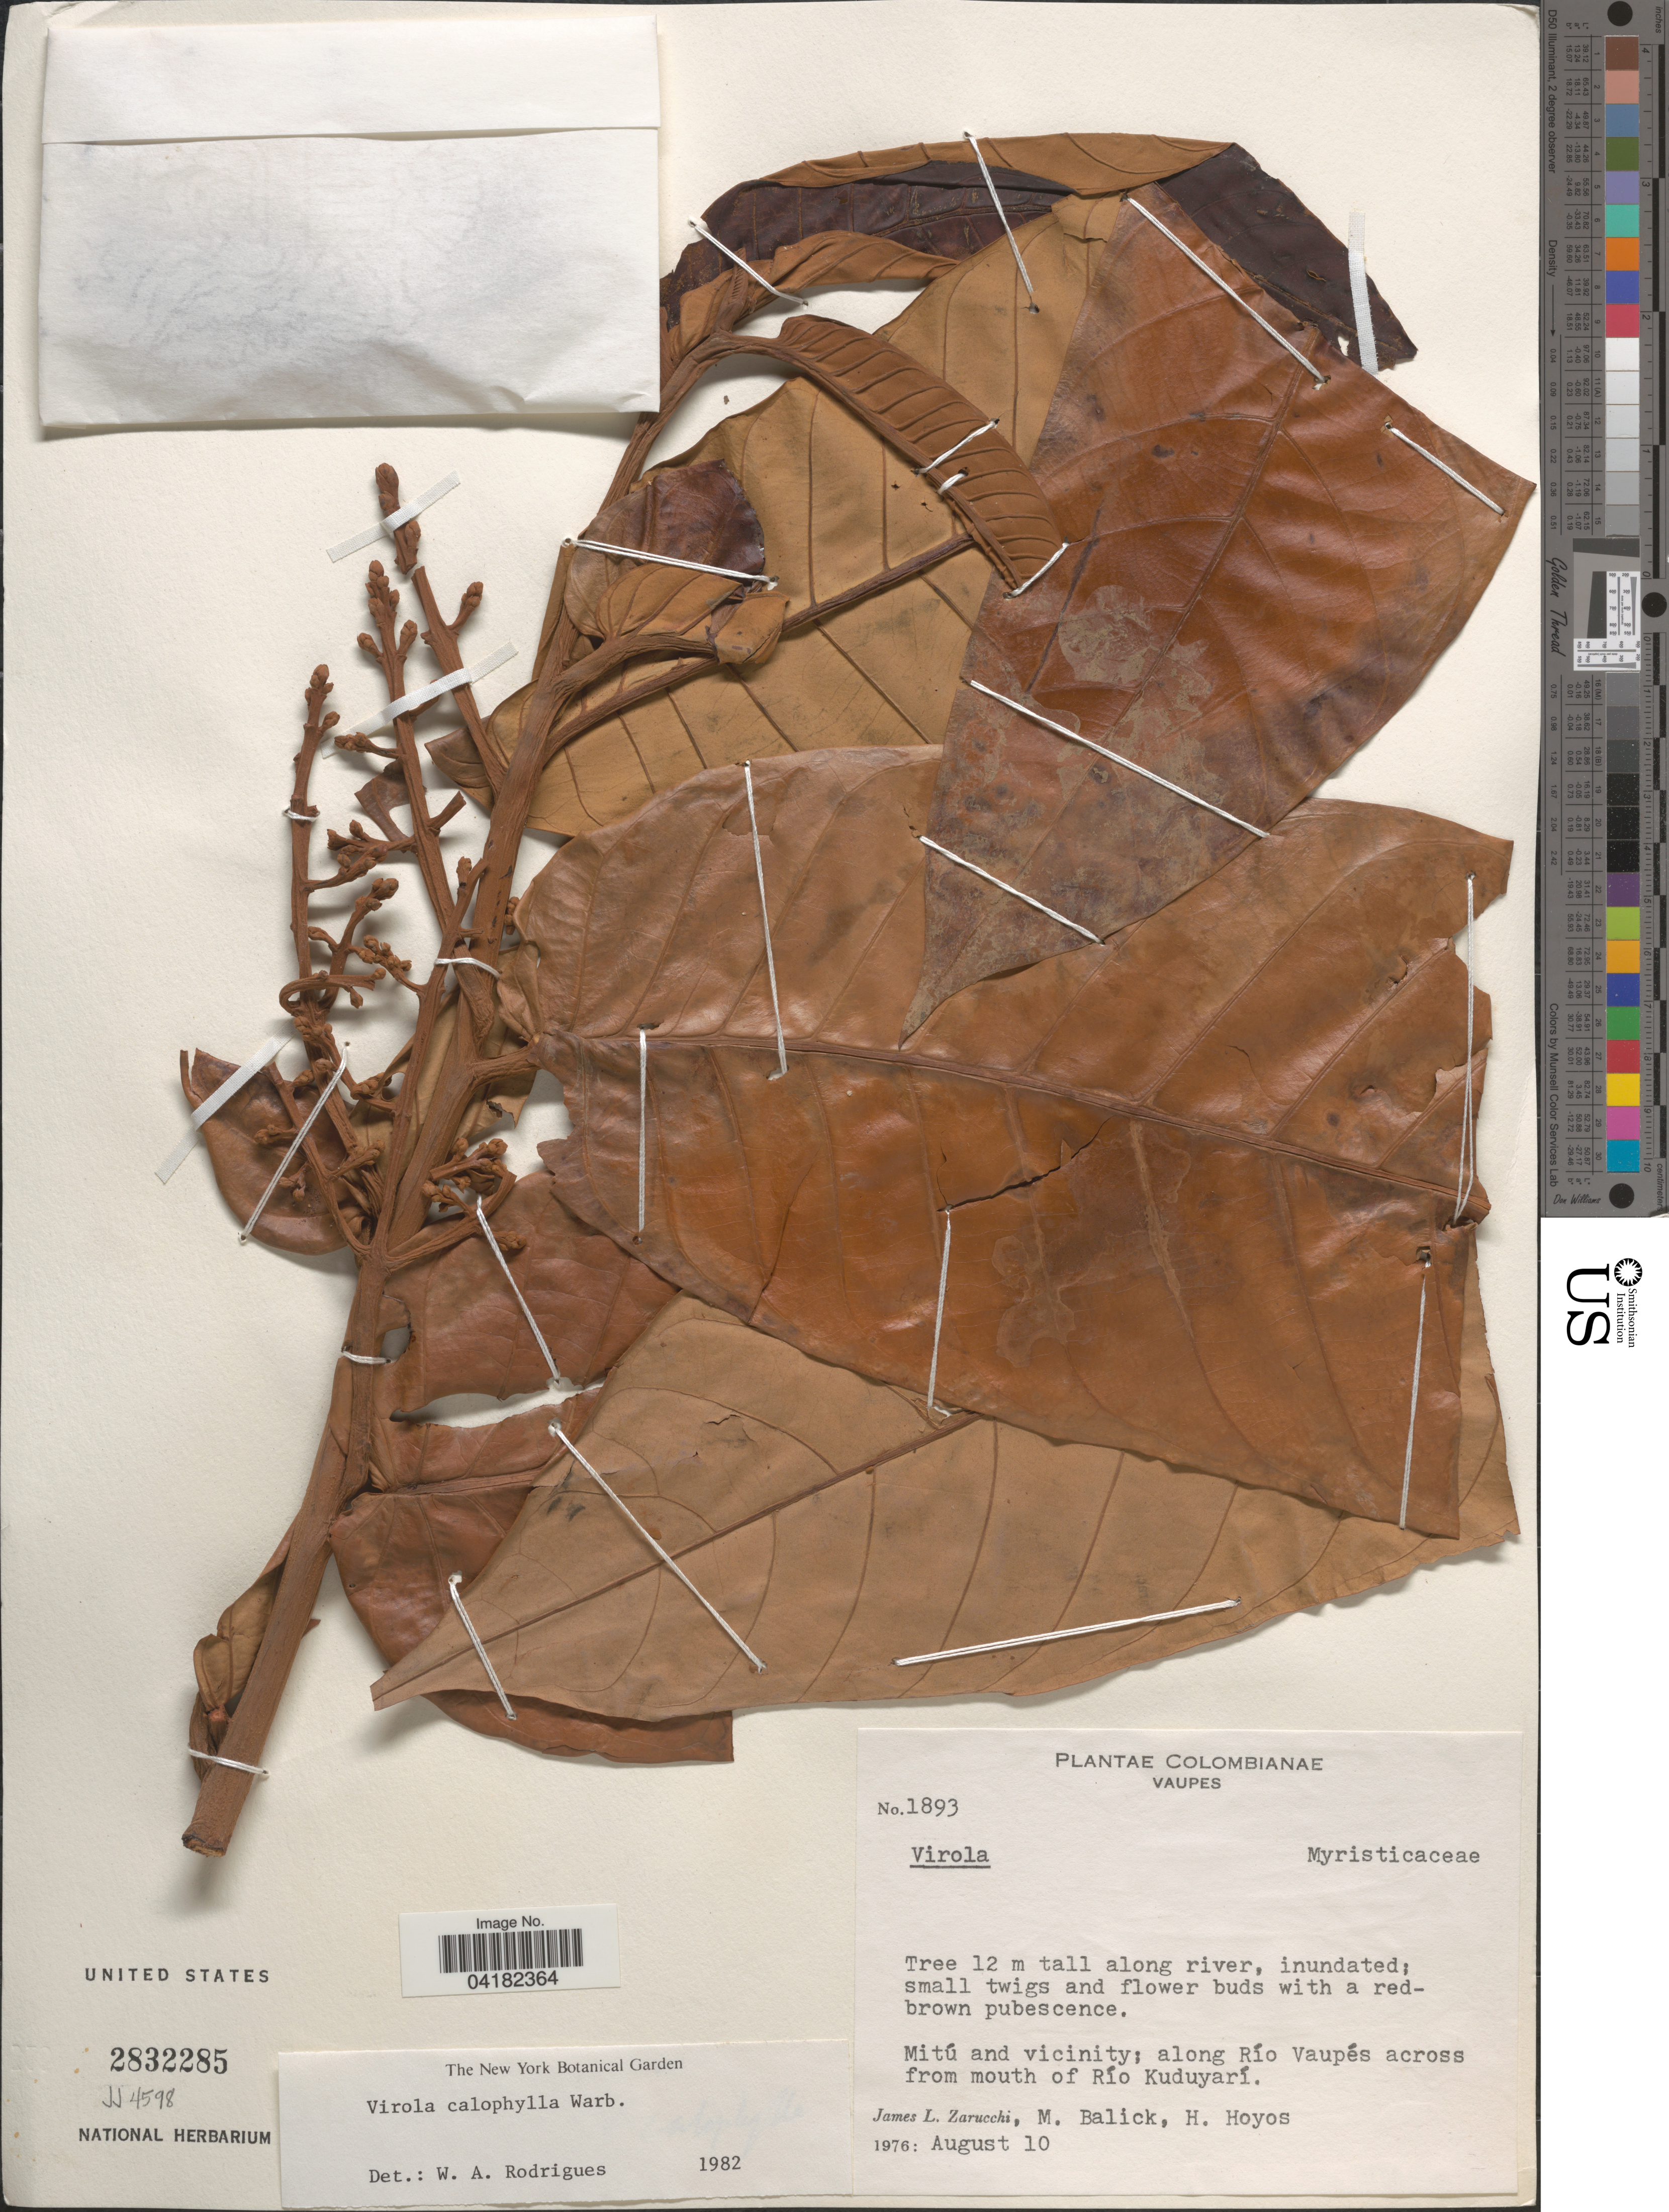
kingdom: Plantae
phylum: Tracheophyta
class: Magnoliopsida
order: Magnoliales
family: Myristicaceae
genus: Virola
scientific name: Virola calophylla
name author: (Spruce) Warb.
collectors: J. L. Zarucchi, M. Balick & H. Hoyos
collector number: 1893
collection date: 1976-08-10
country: Colombia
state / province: Vaupés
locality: Mitú and vicinity; Río Vaupés across from mouth of Río Kuduyarí.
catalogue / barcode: US 2832285